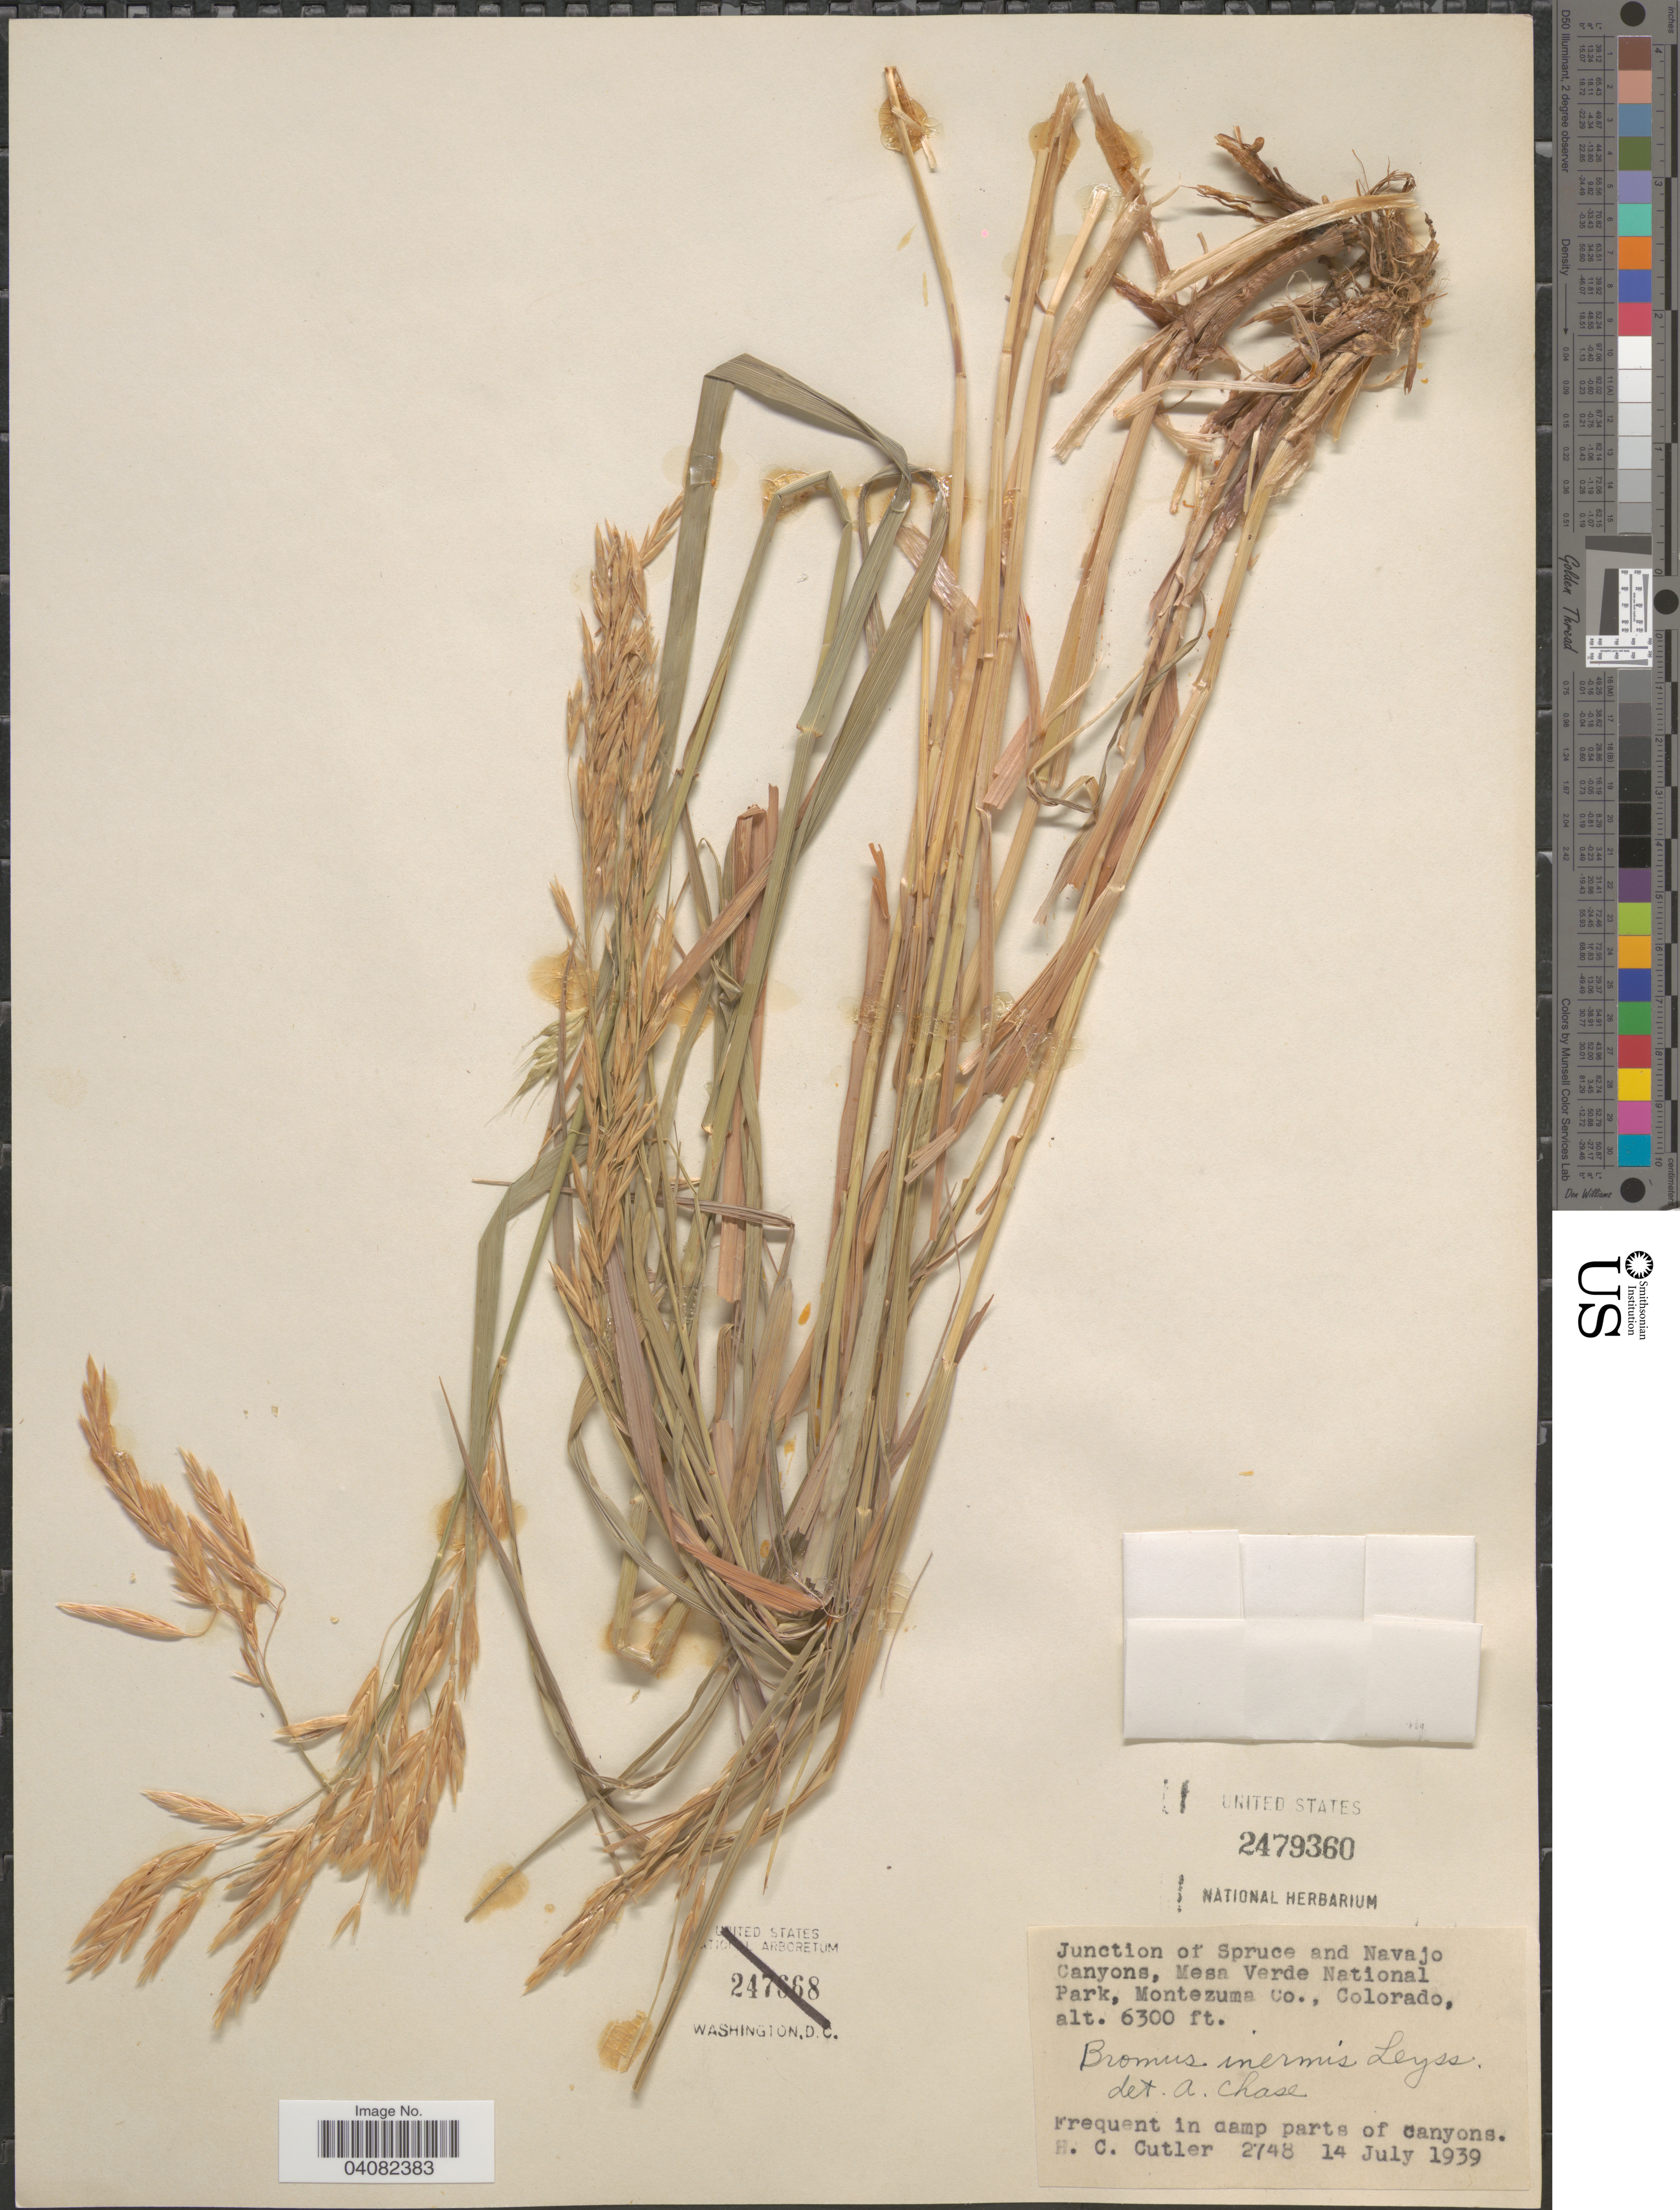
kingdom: Plantae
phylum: Tracheophyta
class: Liliopsida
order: Poales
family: Poaceae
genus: Bromus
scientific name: Bromus inermis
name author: Leyss.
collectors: H. C. Cutler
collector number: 2748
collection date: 1939-07-14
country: United States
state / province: Colorado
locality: Junction of Spruce and Navajo Canyons, Mesa Verde National Park, Montezuma Co.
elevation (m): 1920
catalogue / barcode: US 2479360